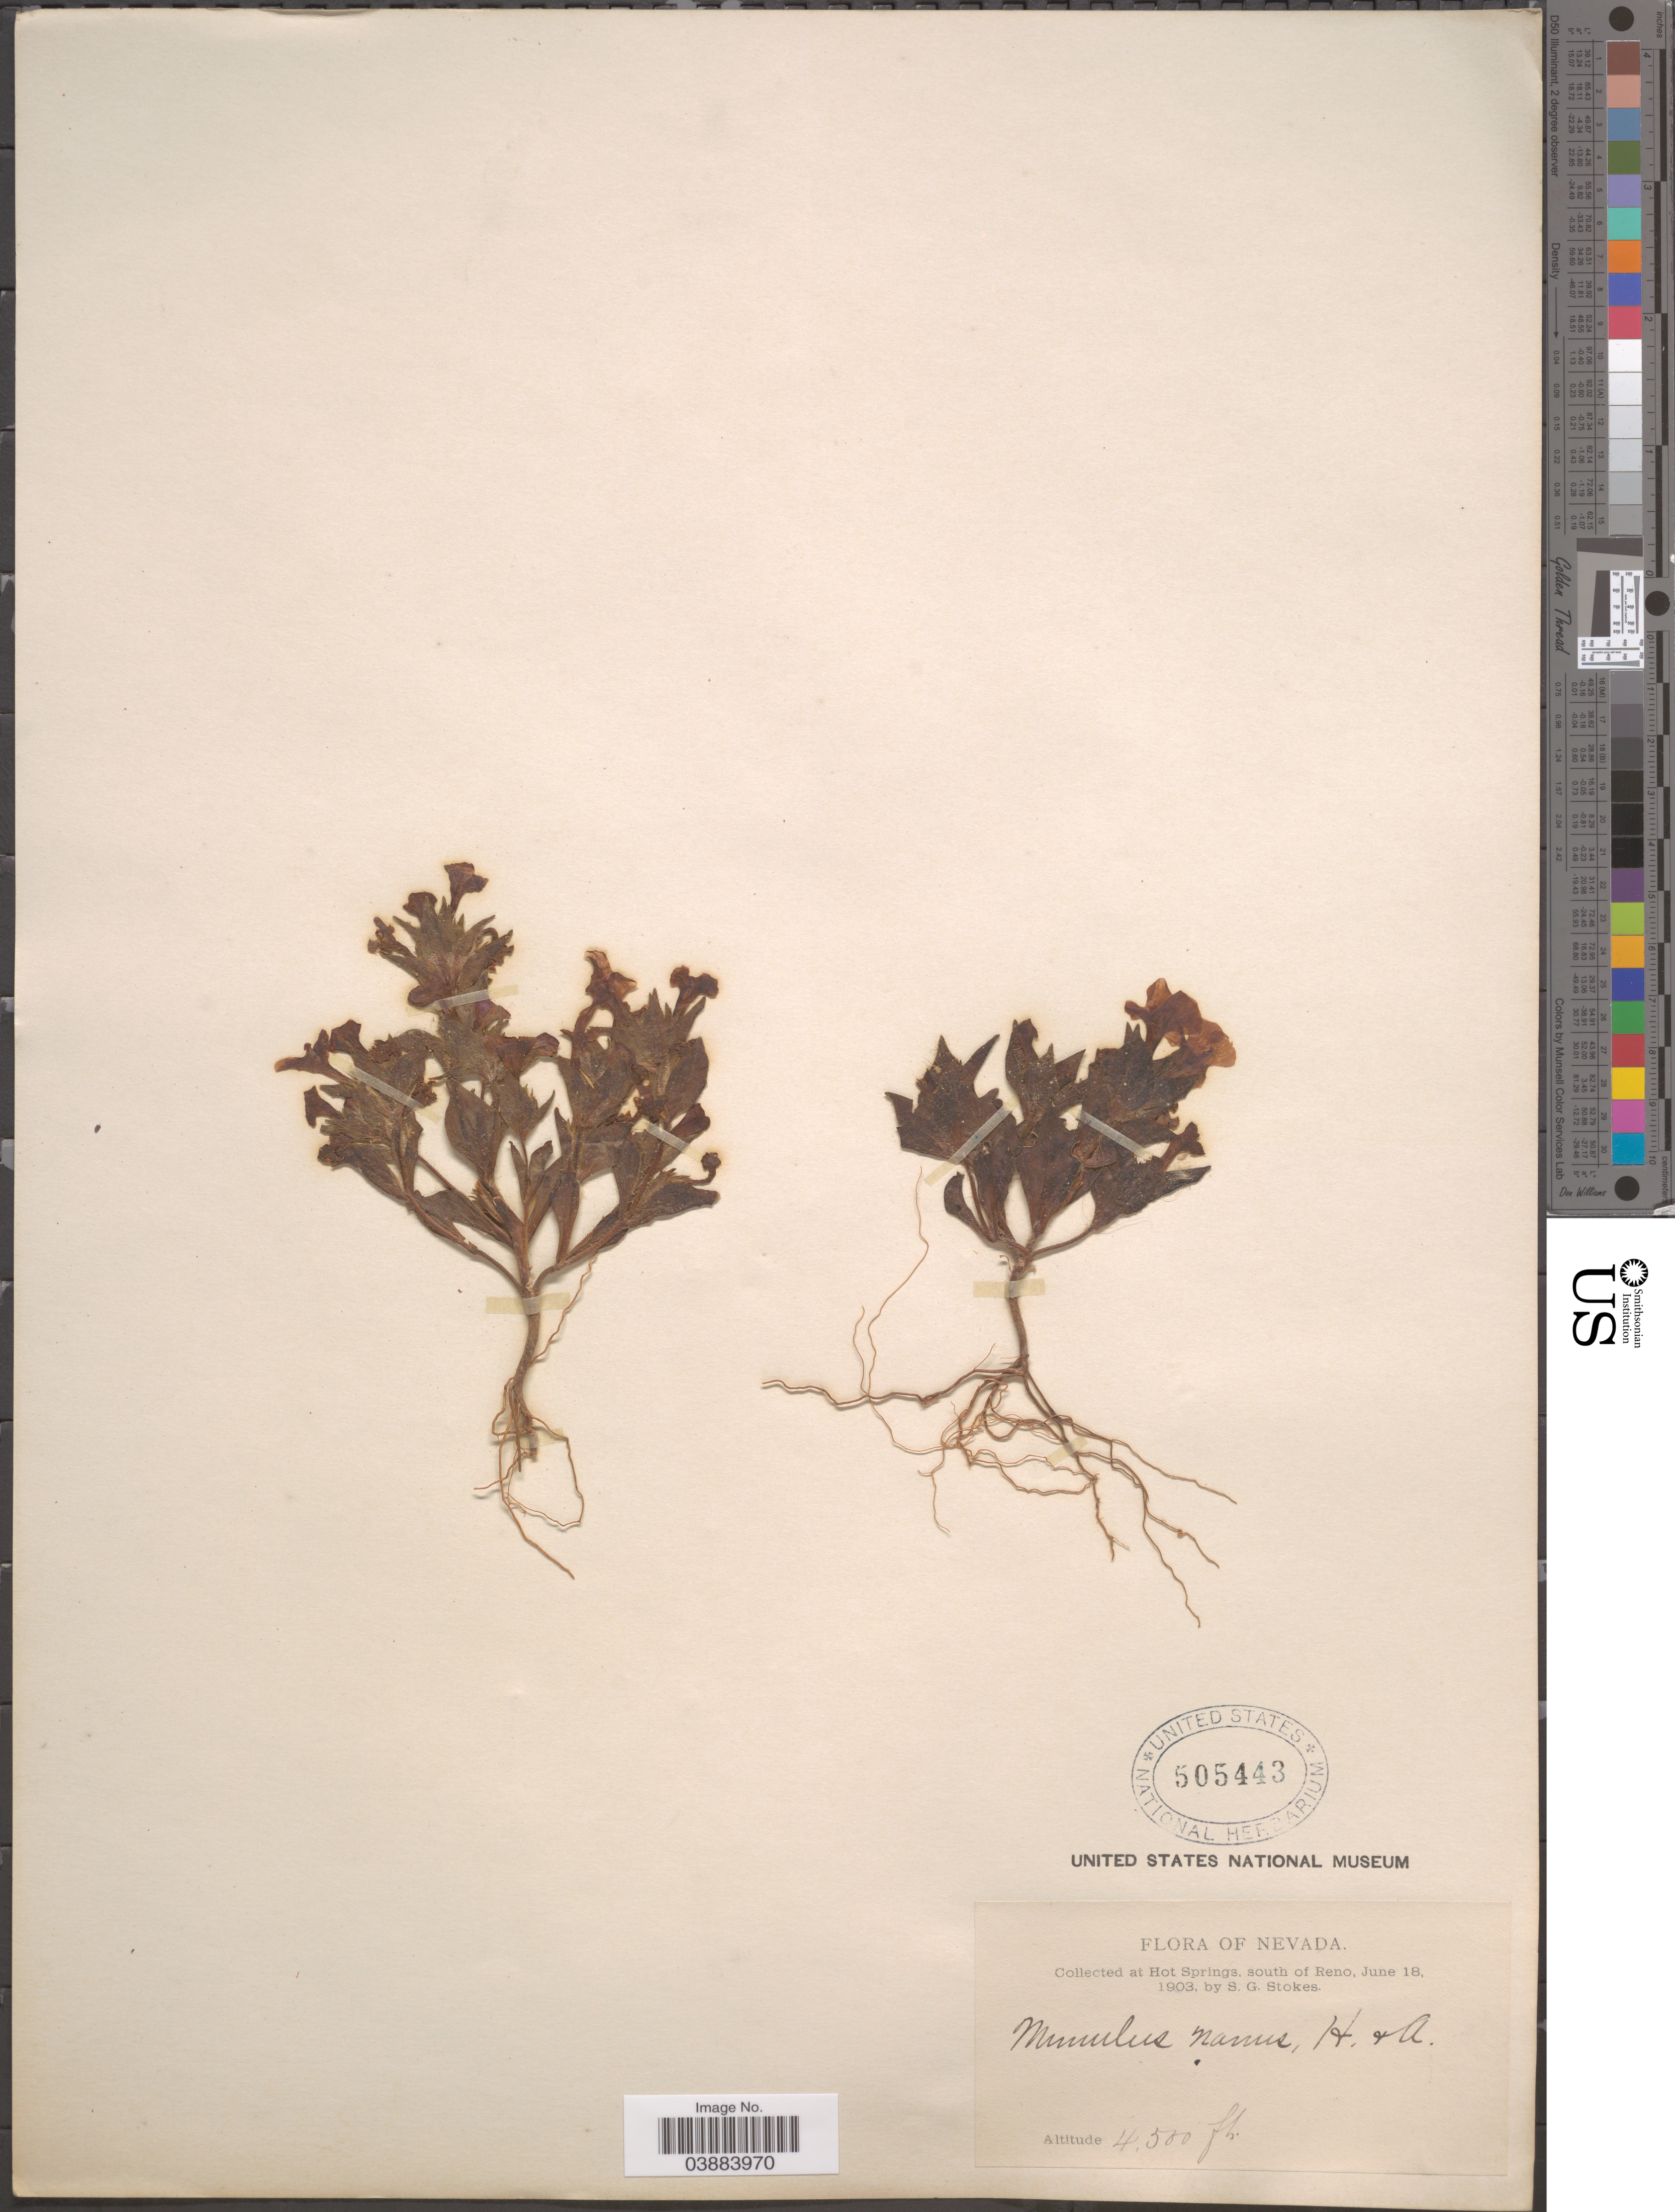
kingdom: Plantae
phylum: Tracheophyta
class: Magnoliopsida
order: Lamiales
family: Phrymaceae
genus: Eunanus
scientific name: Eunanus nanus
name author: (Hook. & Arn.) Holz.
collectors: S. G. Stokes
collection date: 1903-06-18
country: United States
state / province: Nevada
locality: At Hot Springs, south of Reno.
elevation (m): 1372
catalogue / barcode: US 505443